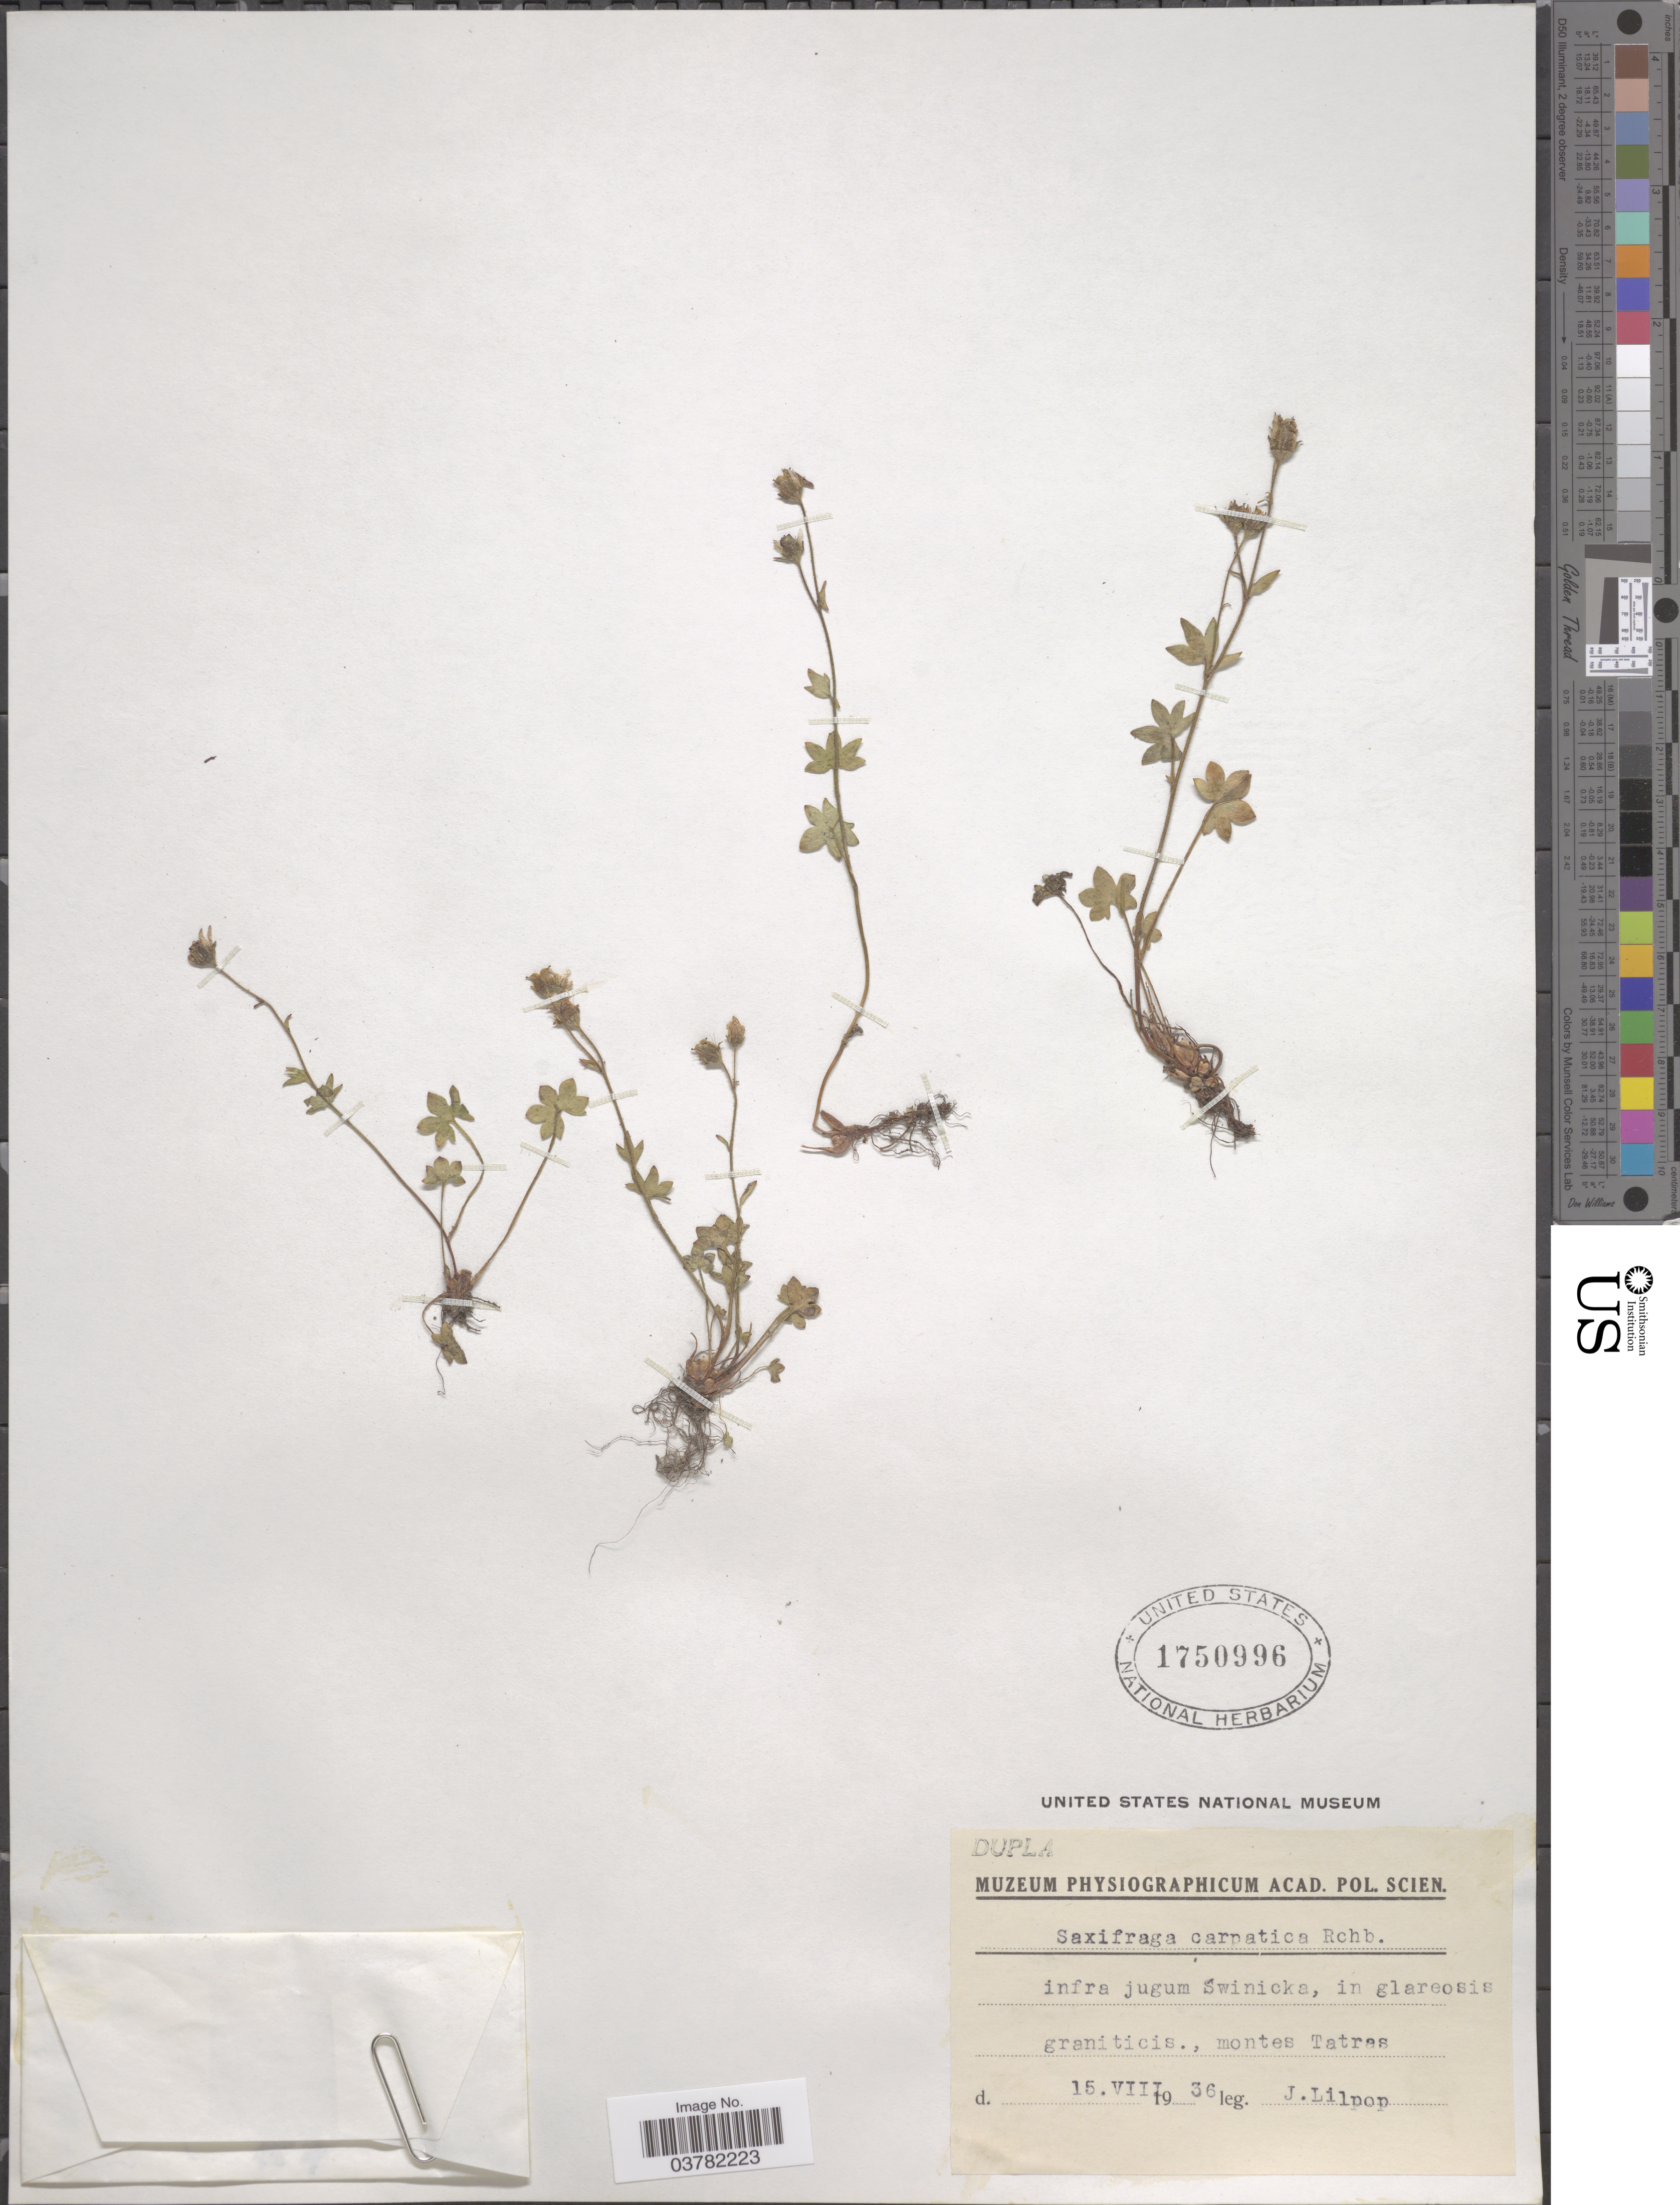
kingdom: Plantae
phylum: Tracheophyta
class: Magnoliopsida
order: Saxifragales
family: Saxifragaceae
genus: Saxifraga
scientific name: Saxifraga carpatica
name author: Sternb.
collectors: J. Lilpop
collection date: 1936-08-15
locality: Infra jugum Swinicka, in glareosis graniticis., montes Tatras.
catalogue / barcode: US 1750996